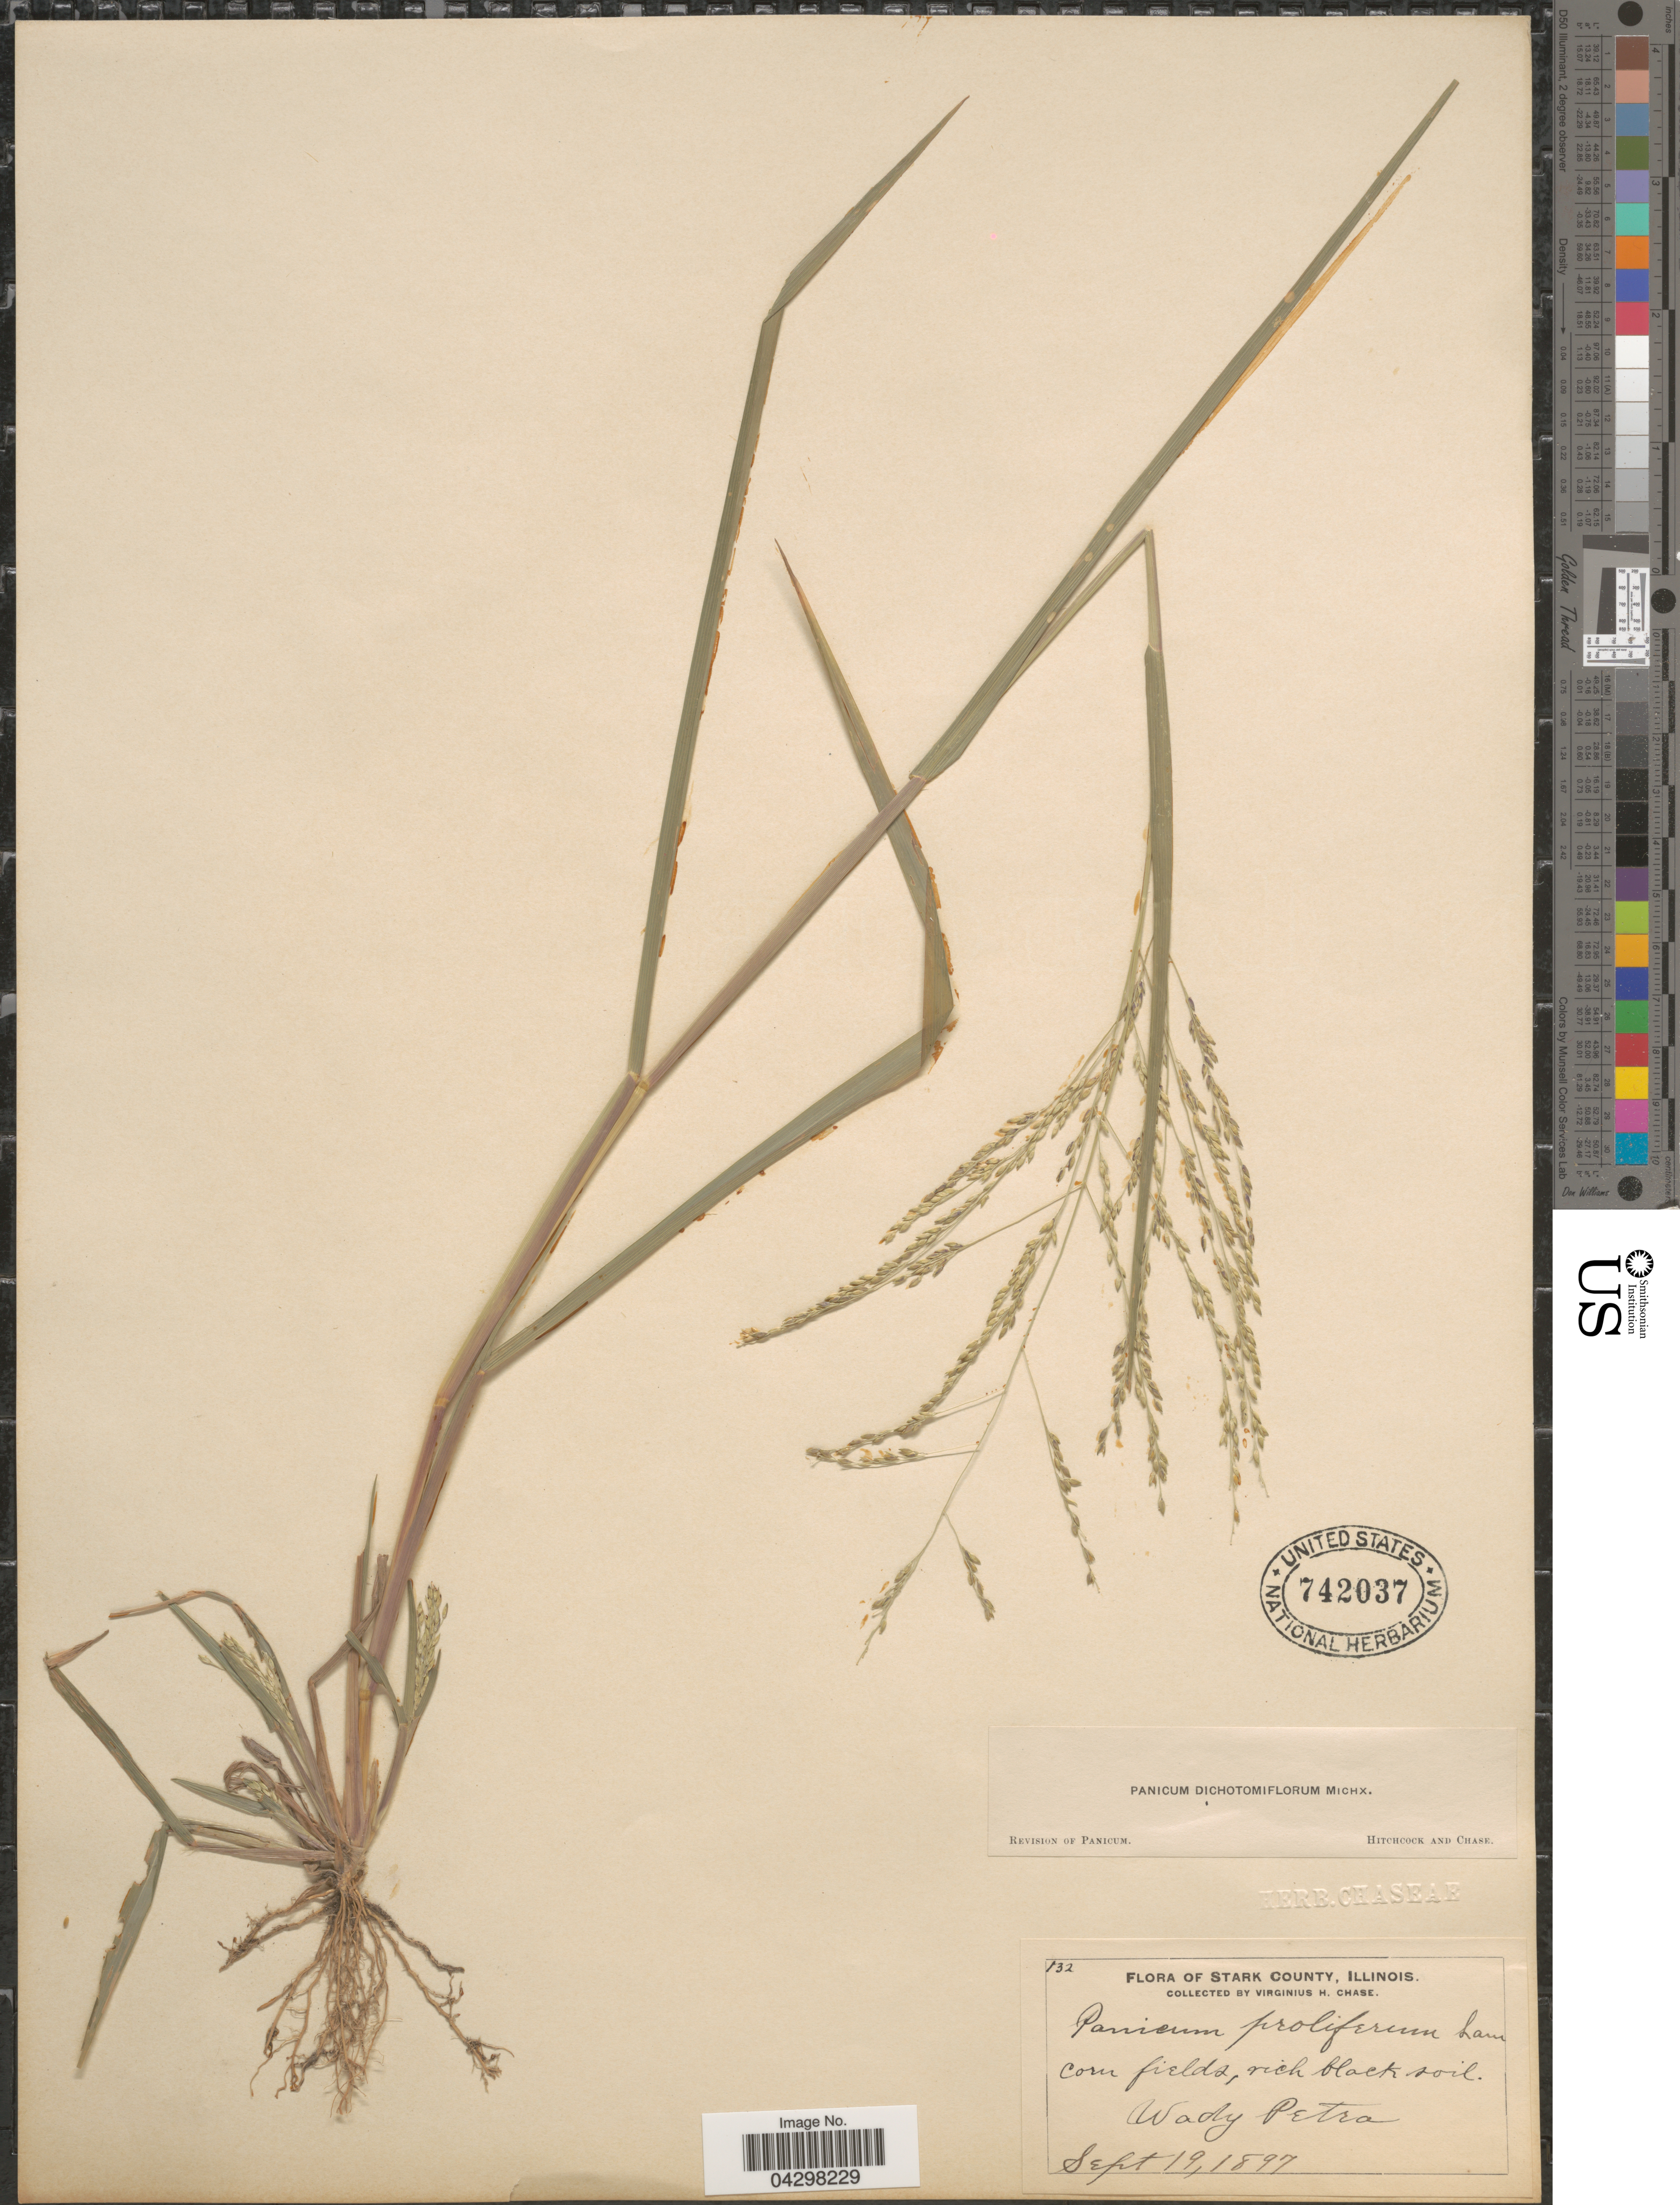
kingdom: Plantae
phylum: Tracheophyta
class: Liliopsida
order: Poales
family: Poaceae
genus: Panicum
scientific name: Panicum dichotomiflorum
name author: Michx.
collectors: V. H. Chase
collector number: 132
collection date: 1897-09-19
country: United States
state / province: Illinois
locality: Stark County. Corn fields, rich black soil. Wady Petra.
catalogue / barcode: US 742037